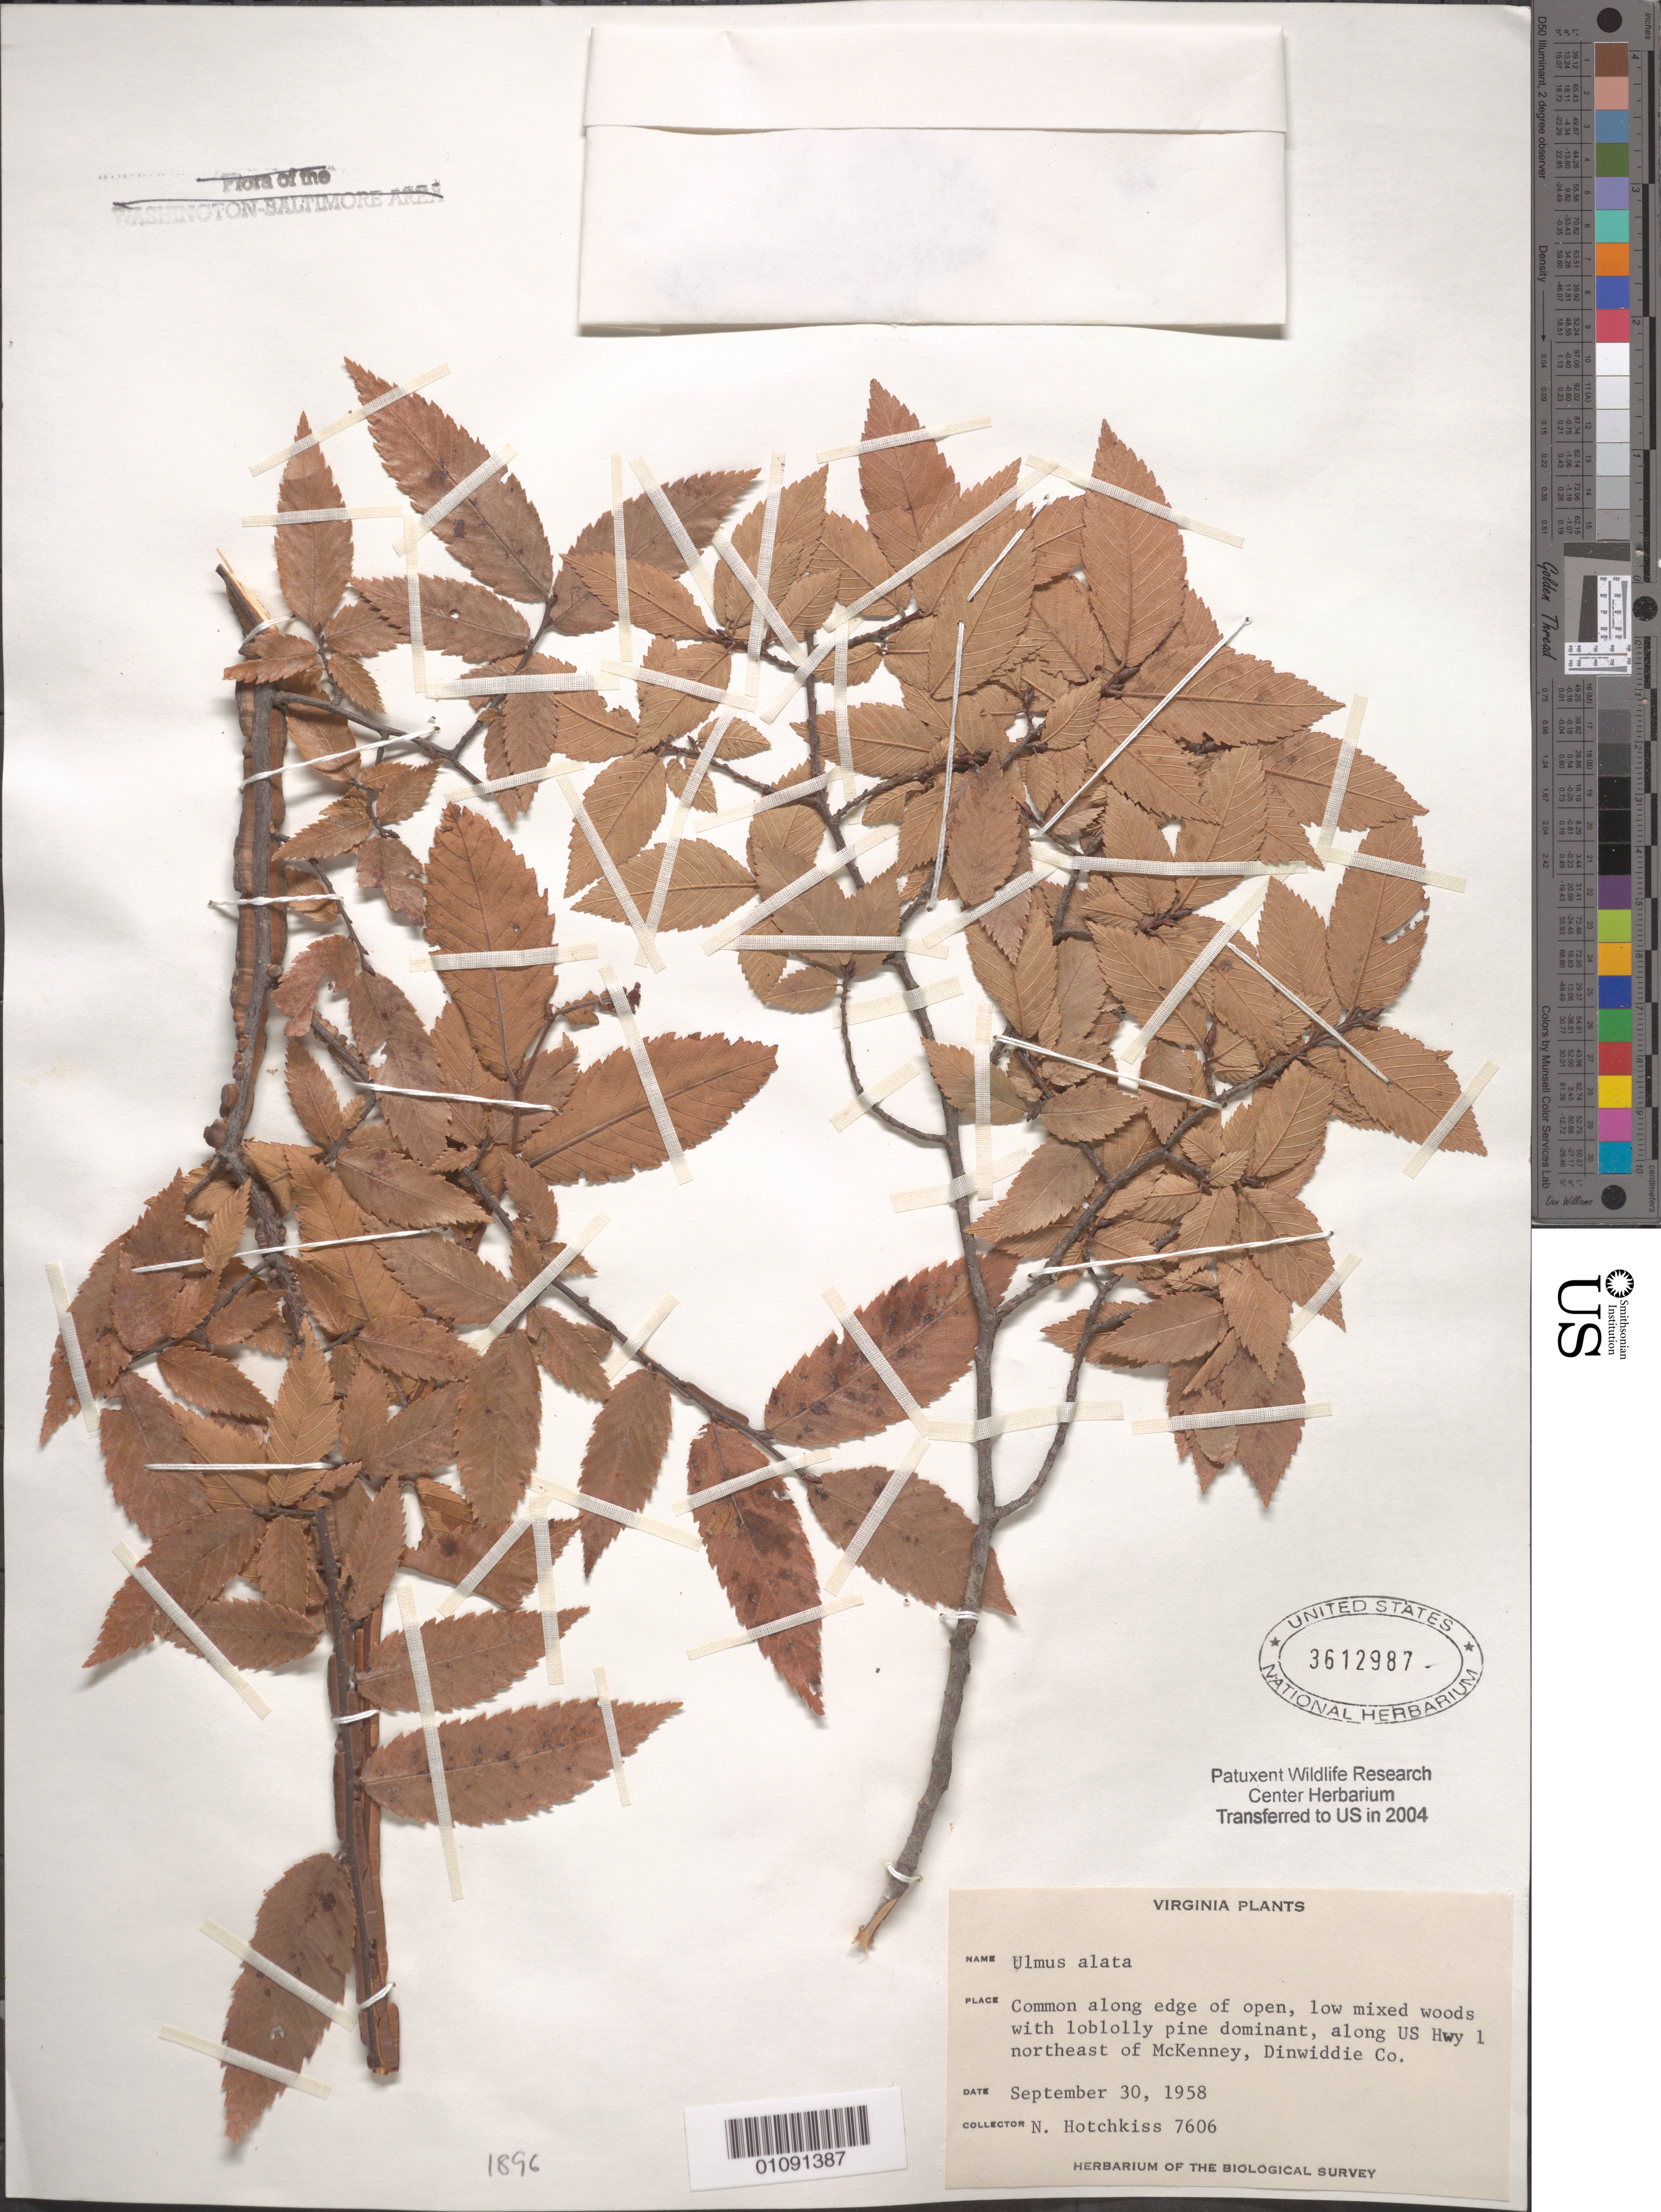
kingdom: Plantae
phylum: Tracheophyta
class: Magnoliopsida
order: Rosales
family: Ulmaceae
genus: Ulmus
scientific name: Ulmus alata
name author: Michx.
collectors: N. Hotchkiss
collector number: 7606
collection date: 1958-09-30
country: United States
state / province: Virginia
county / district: Dinwiddie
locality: N.E. of McKenny. Along Hwy. 1.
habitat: Common along edge of open, low mixed woods wity Loblolly Pine dominant.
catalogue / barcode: US 3612987